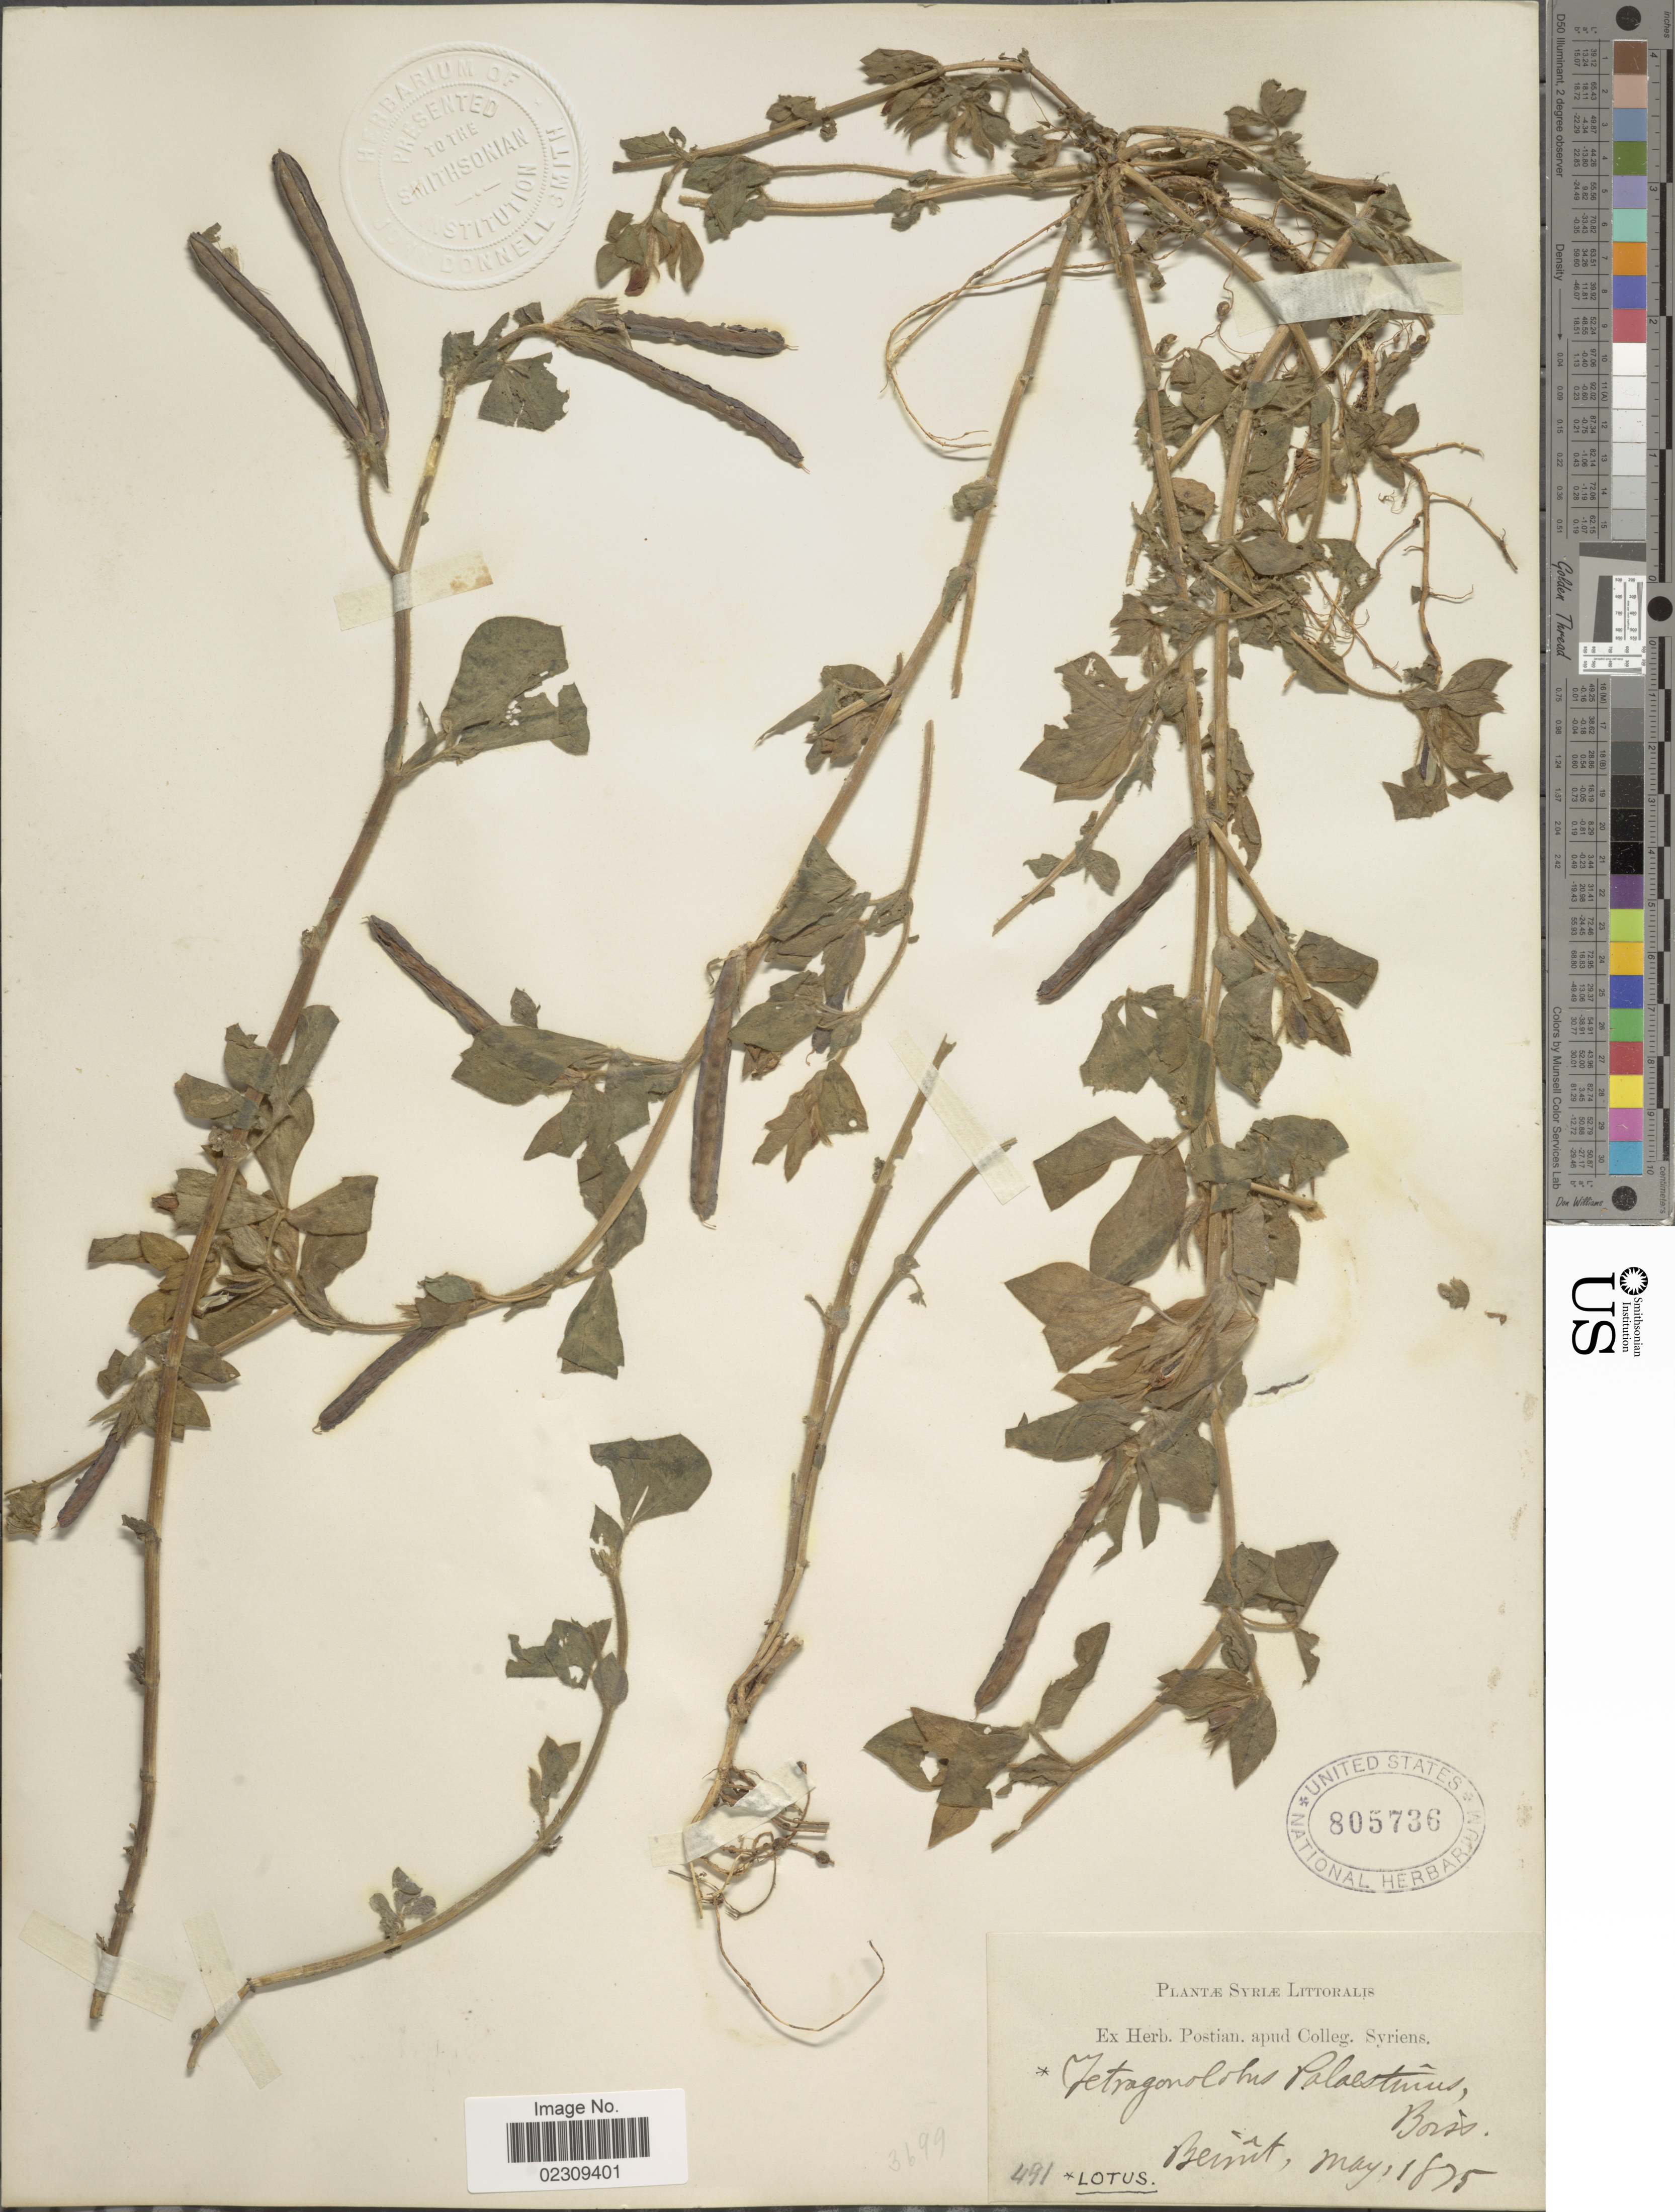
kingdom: Plantae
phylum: Tracheophyta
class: Magnoliopsida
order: Fabales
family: Fabaceae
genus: Tetragonolobus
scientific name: Tetragonolobus palaestinus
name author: Boiss. & Blanche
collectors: ex herb. Postian. apud Colleg. Syriens. Protest. USE "Fannie P. A. Shepard" (10308853) AS PRIMARY COLLECTOR INSTEAD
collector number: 491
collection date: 1875-05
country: Lebanon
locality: Syriae Littoralis, Beirut.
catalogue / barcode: US 805736